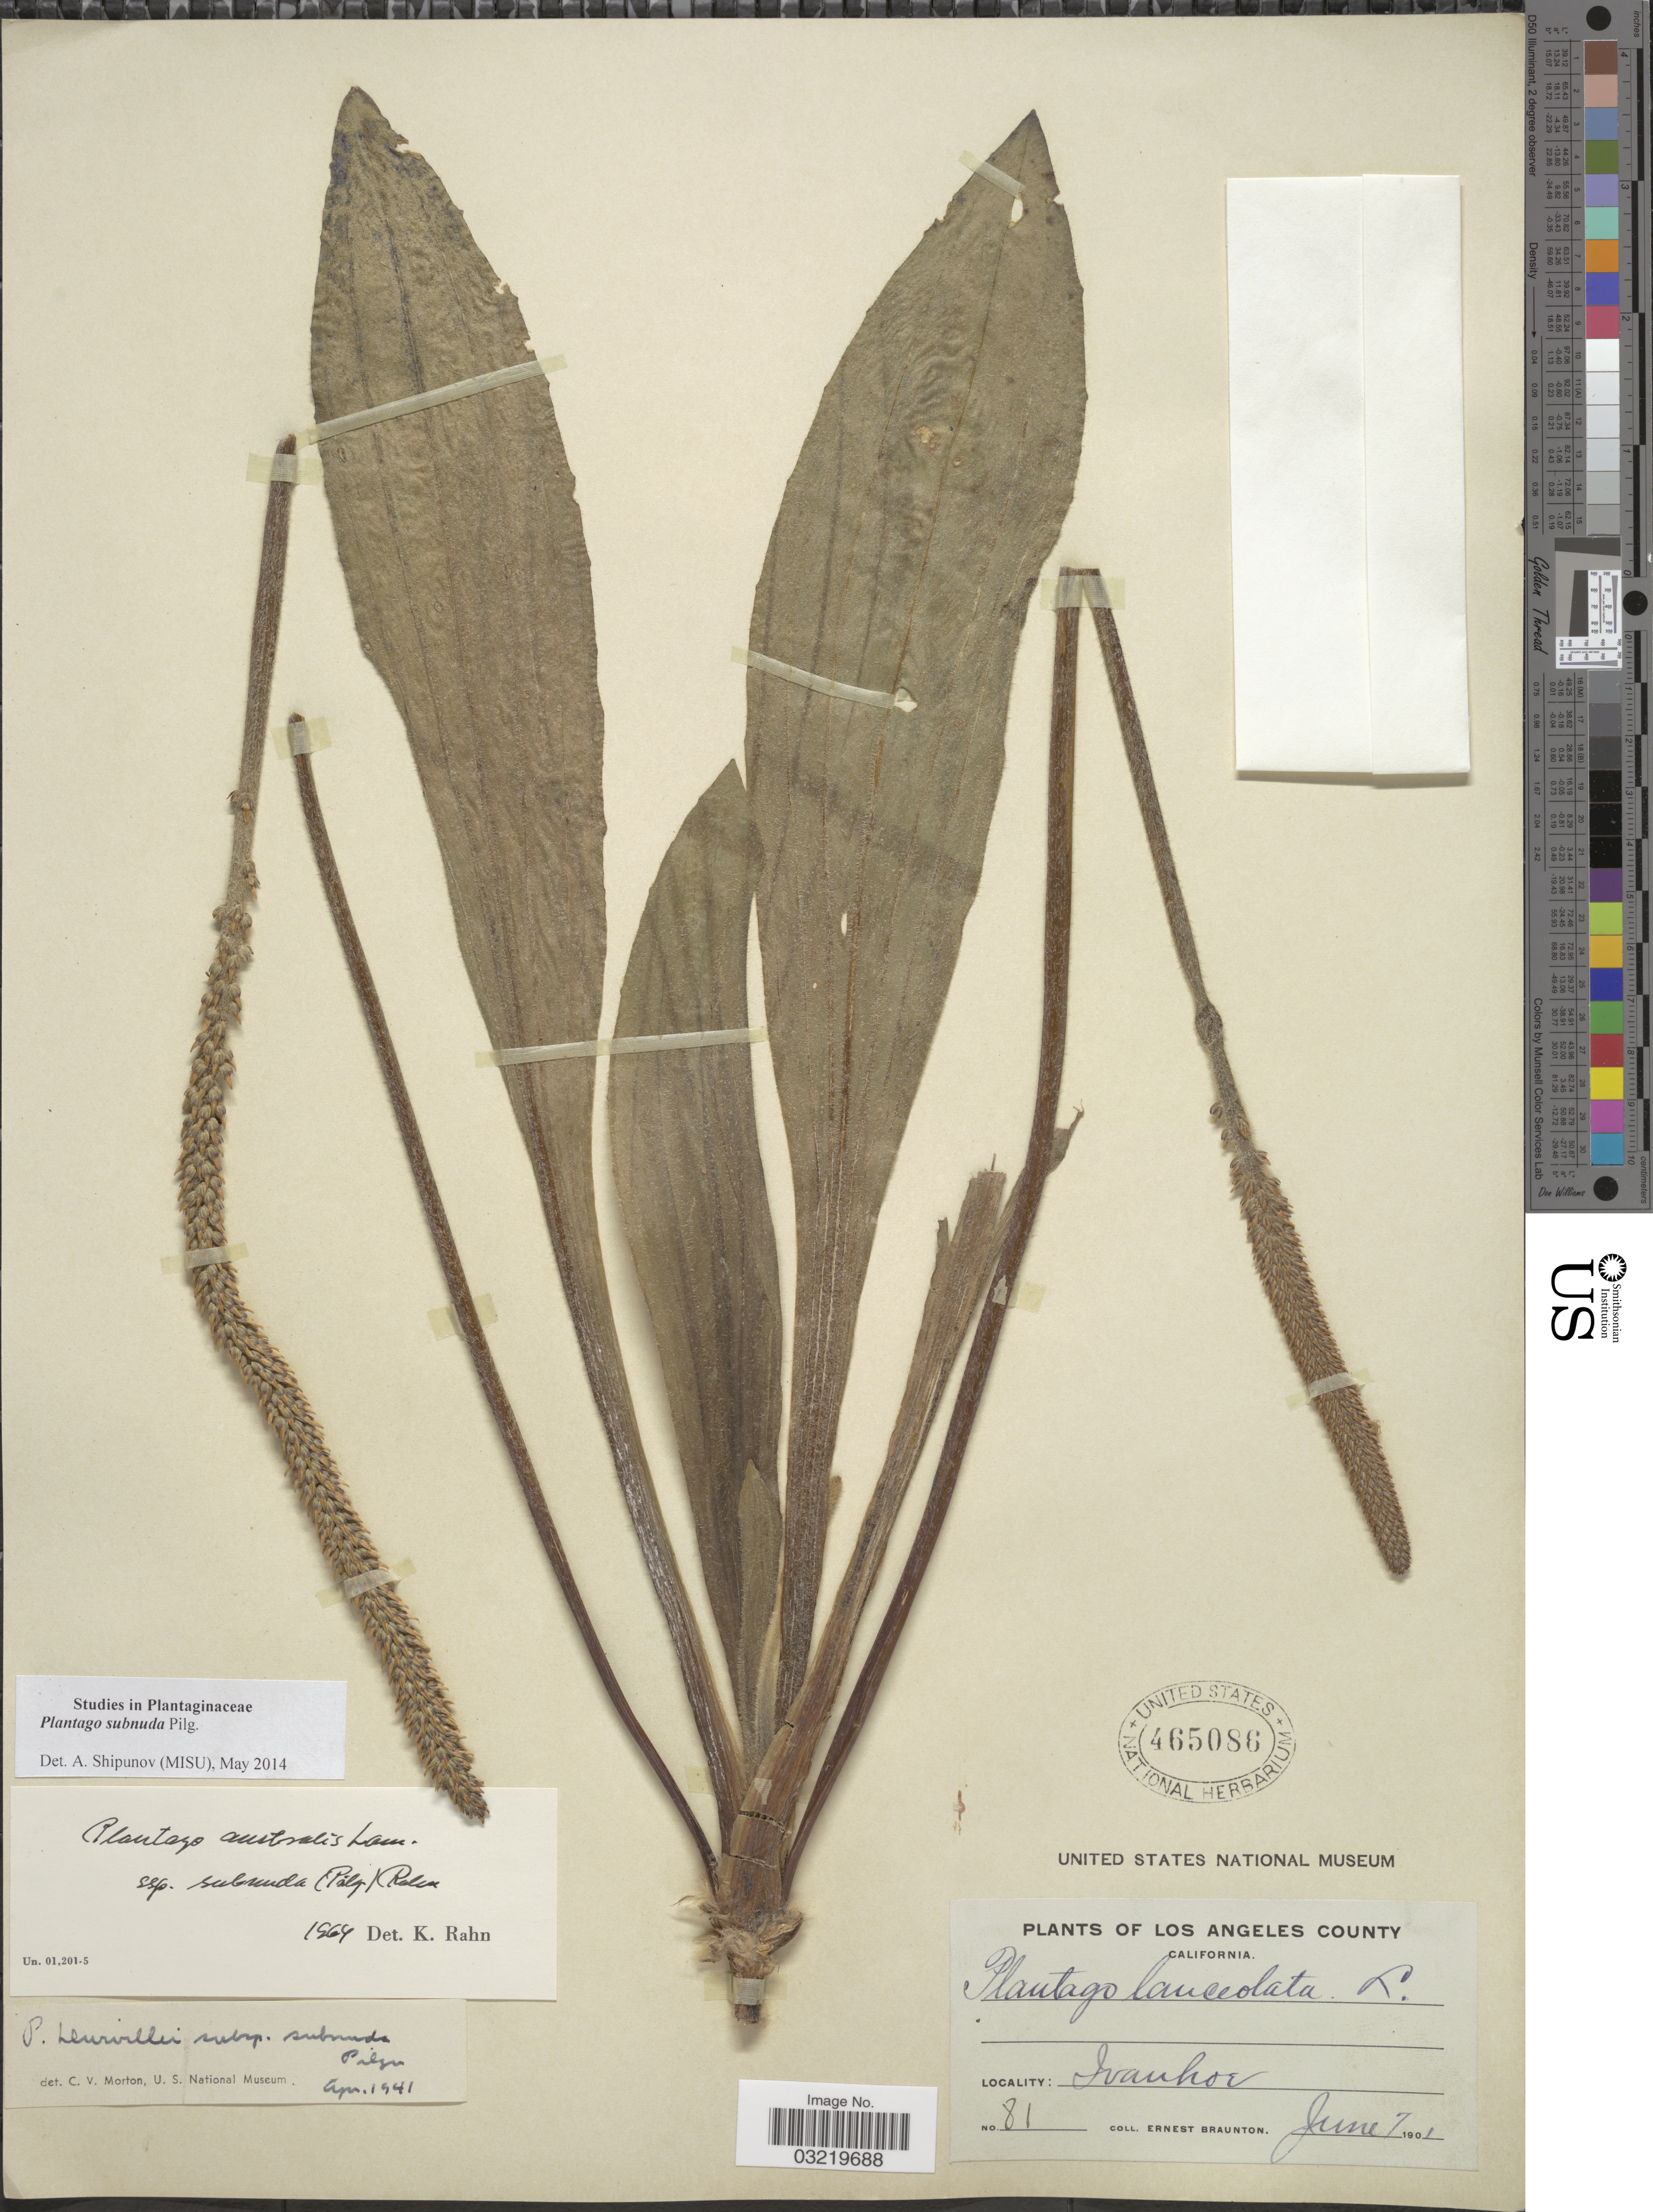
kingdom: Plantae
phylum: Tracheophyta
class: Magnoliopsida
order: Lamiales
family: Plantaginaceae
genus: Plantago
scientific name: Plantago subnuda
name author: Pilg.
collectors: E. Braunton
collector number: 81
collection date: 1901-06-07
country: United States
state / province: California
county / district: Los Angeles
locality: Los Angeles County, Ivanhoe.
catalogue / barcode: US 465086